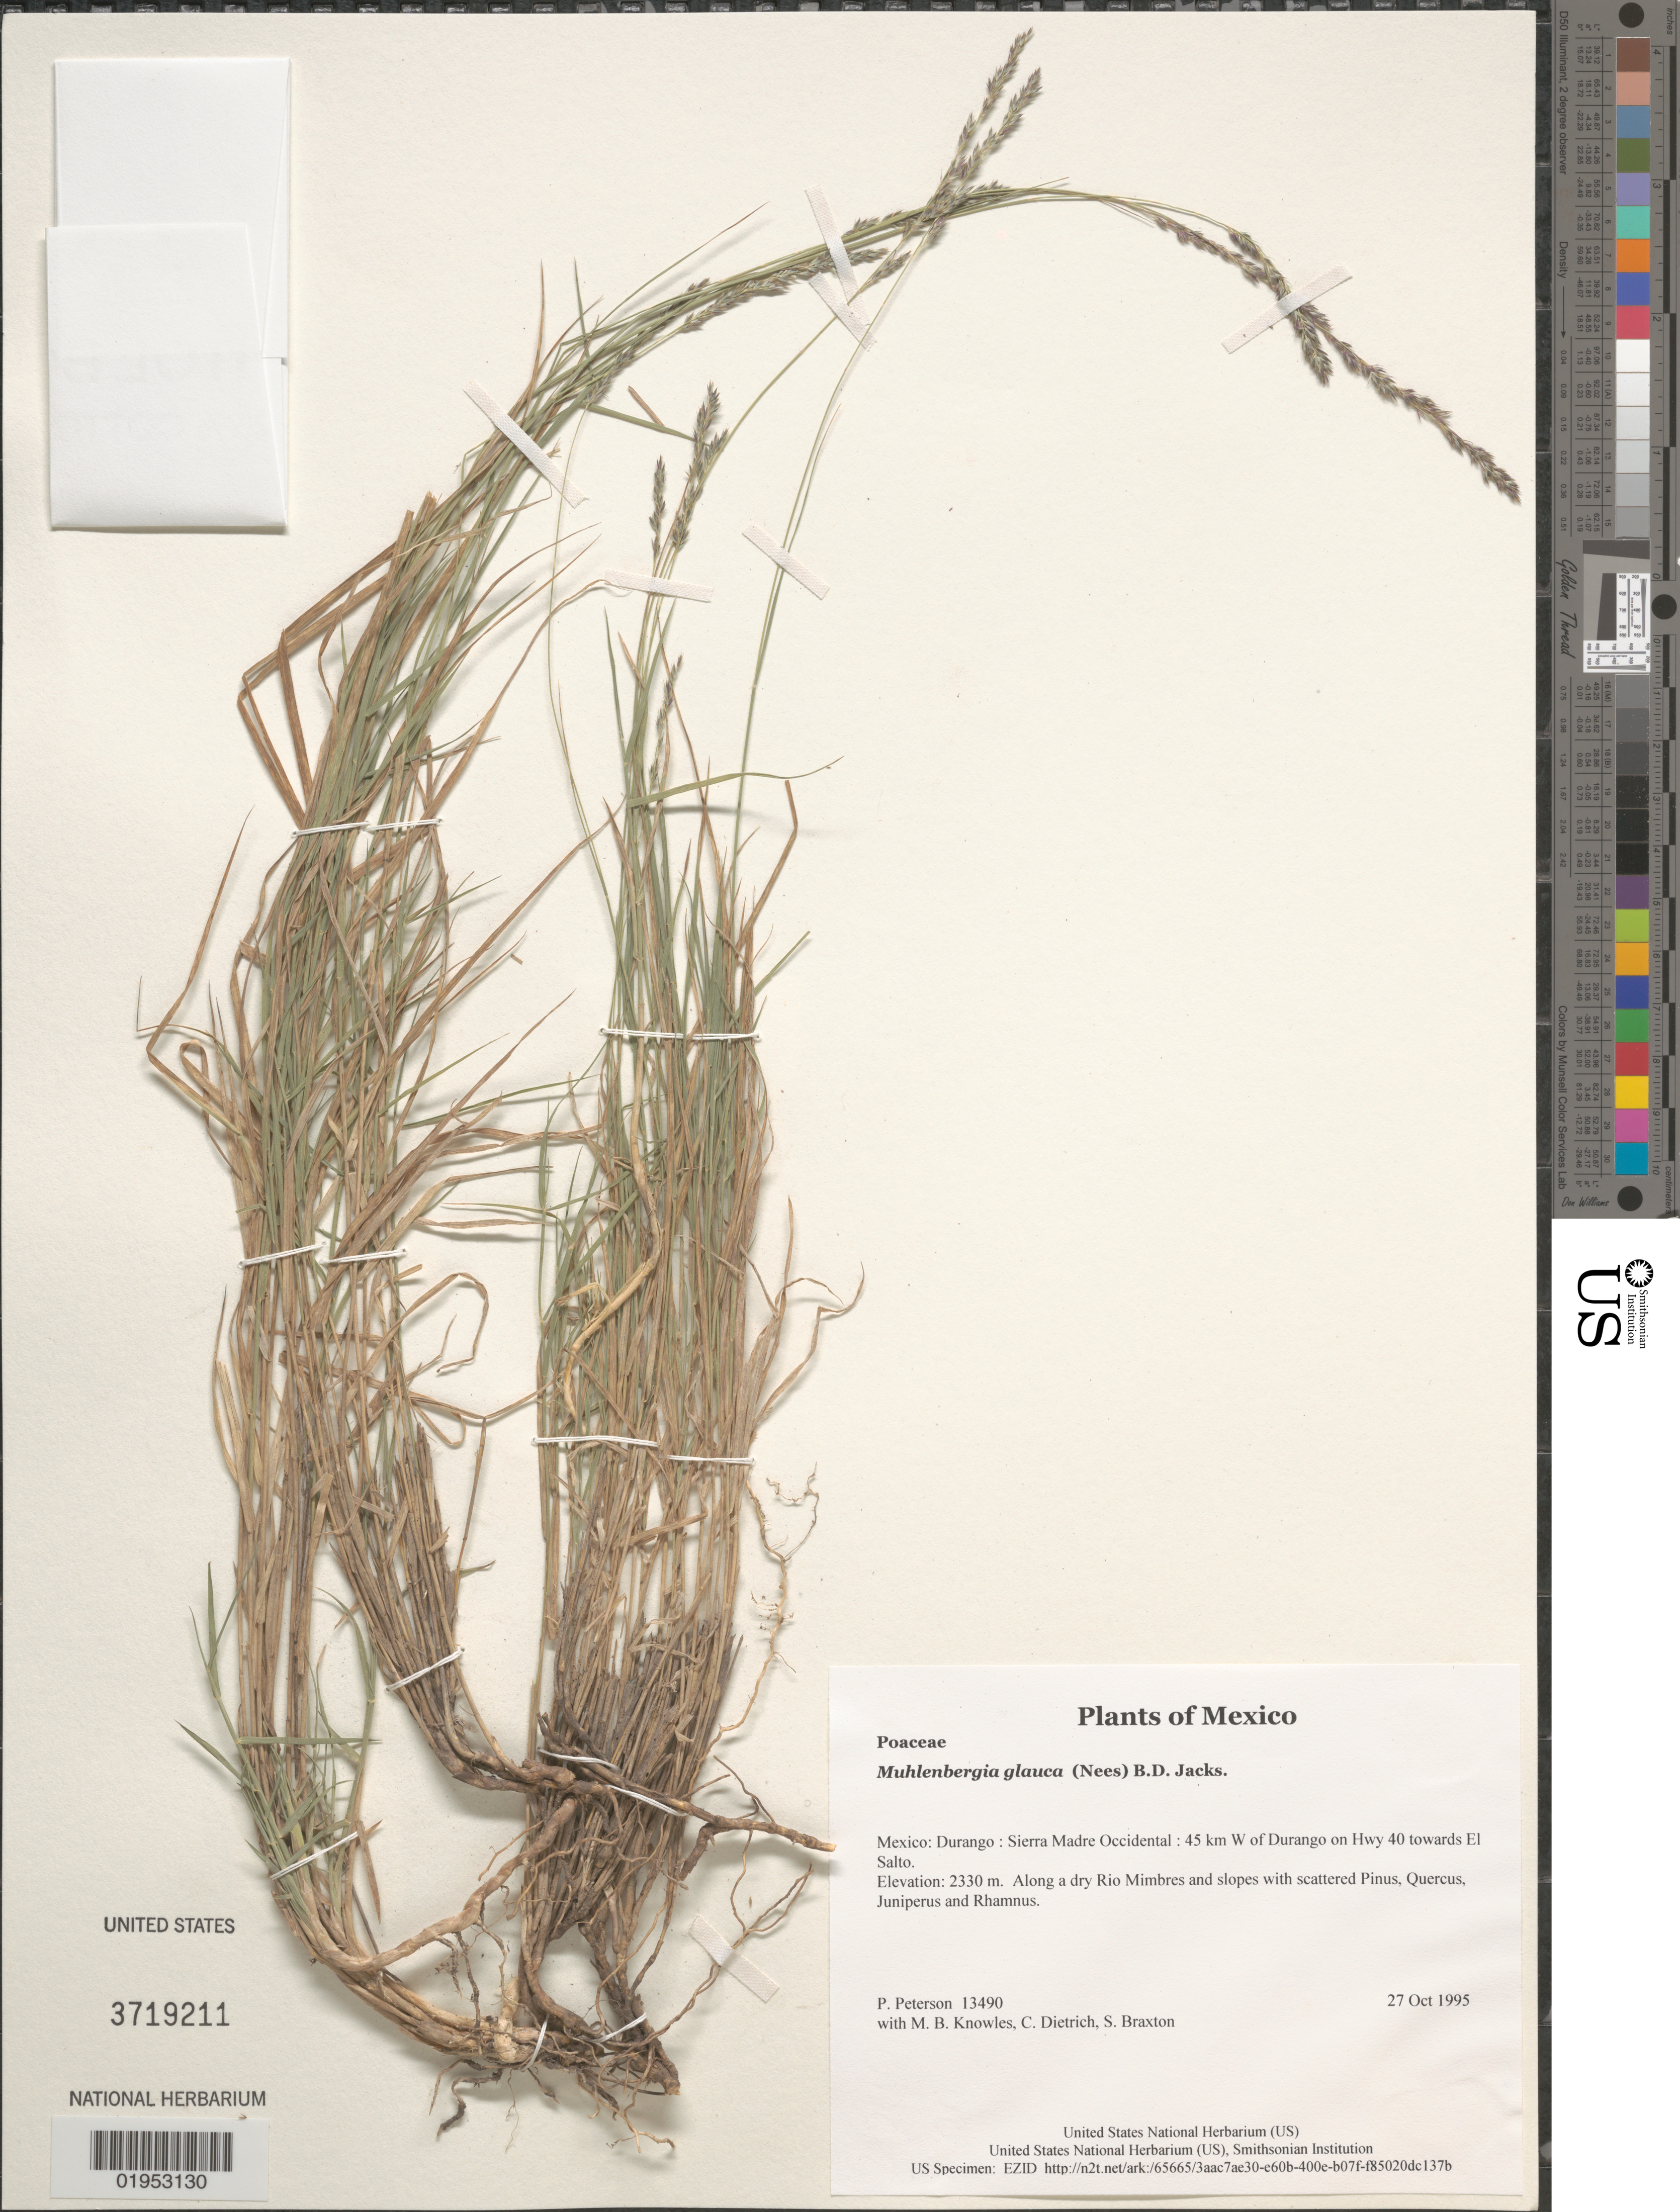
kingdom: Plantae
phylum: Tracheophyta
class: Liliopsida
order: Poales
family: Poaceae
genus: Muhlenbergia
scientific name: Muhlenbergia glauca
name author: (Nees) Mez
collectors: P. M. Peterson, M. B. Knowles, C. Dietrich & S. Braxton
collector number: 13490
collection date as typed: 27 Oct 1995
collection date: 1995-10-27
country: Mexico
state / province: Durango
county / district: Sierra Madre Occidental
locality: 45 km W of Durango on Hwy 40 towards El Salto.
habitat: Along a dry Rio Mimbres and slopes with scattered Pinus, Quercus, Juniperus and Rhamnus.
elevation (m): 2330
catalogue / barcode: US 3719211